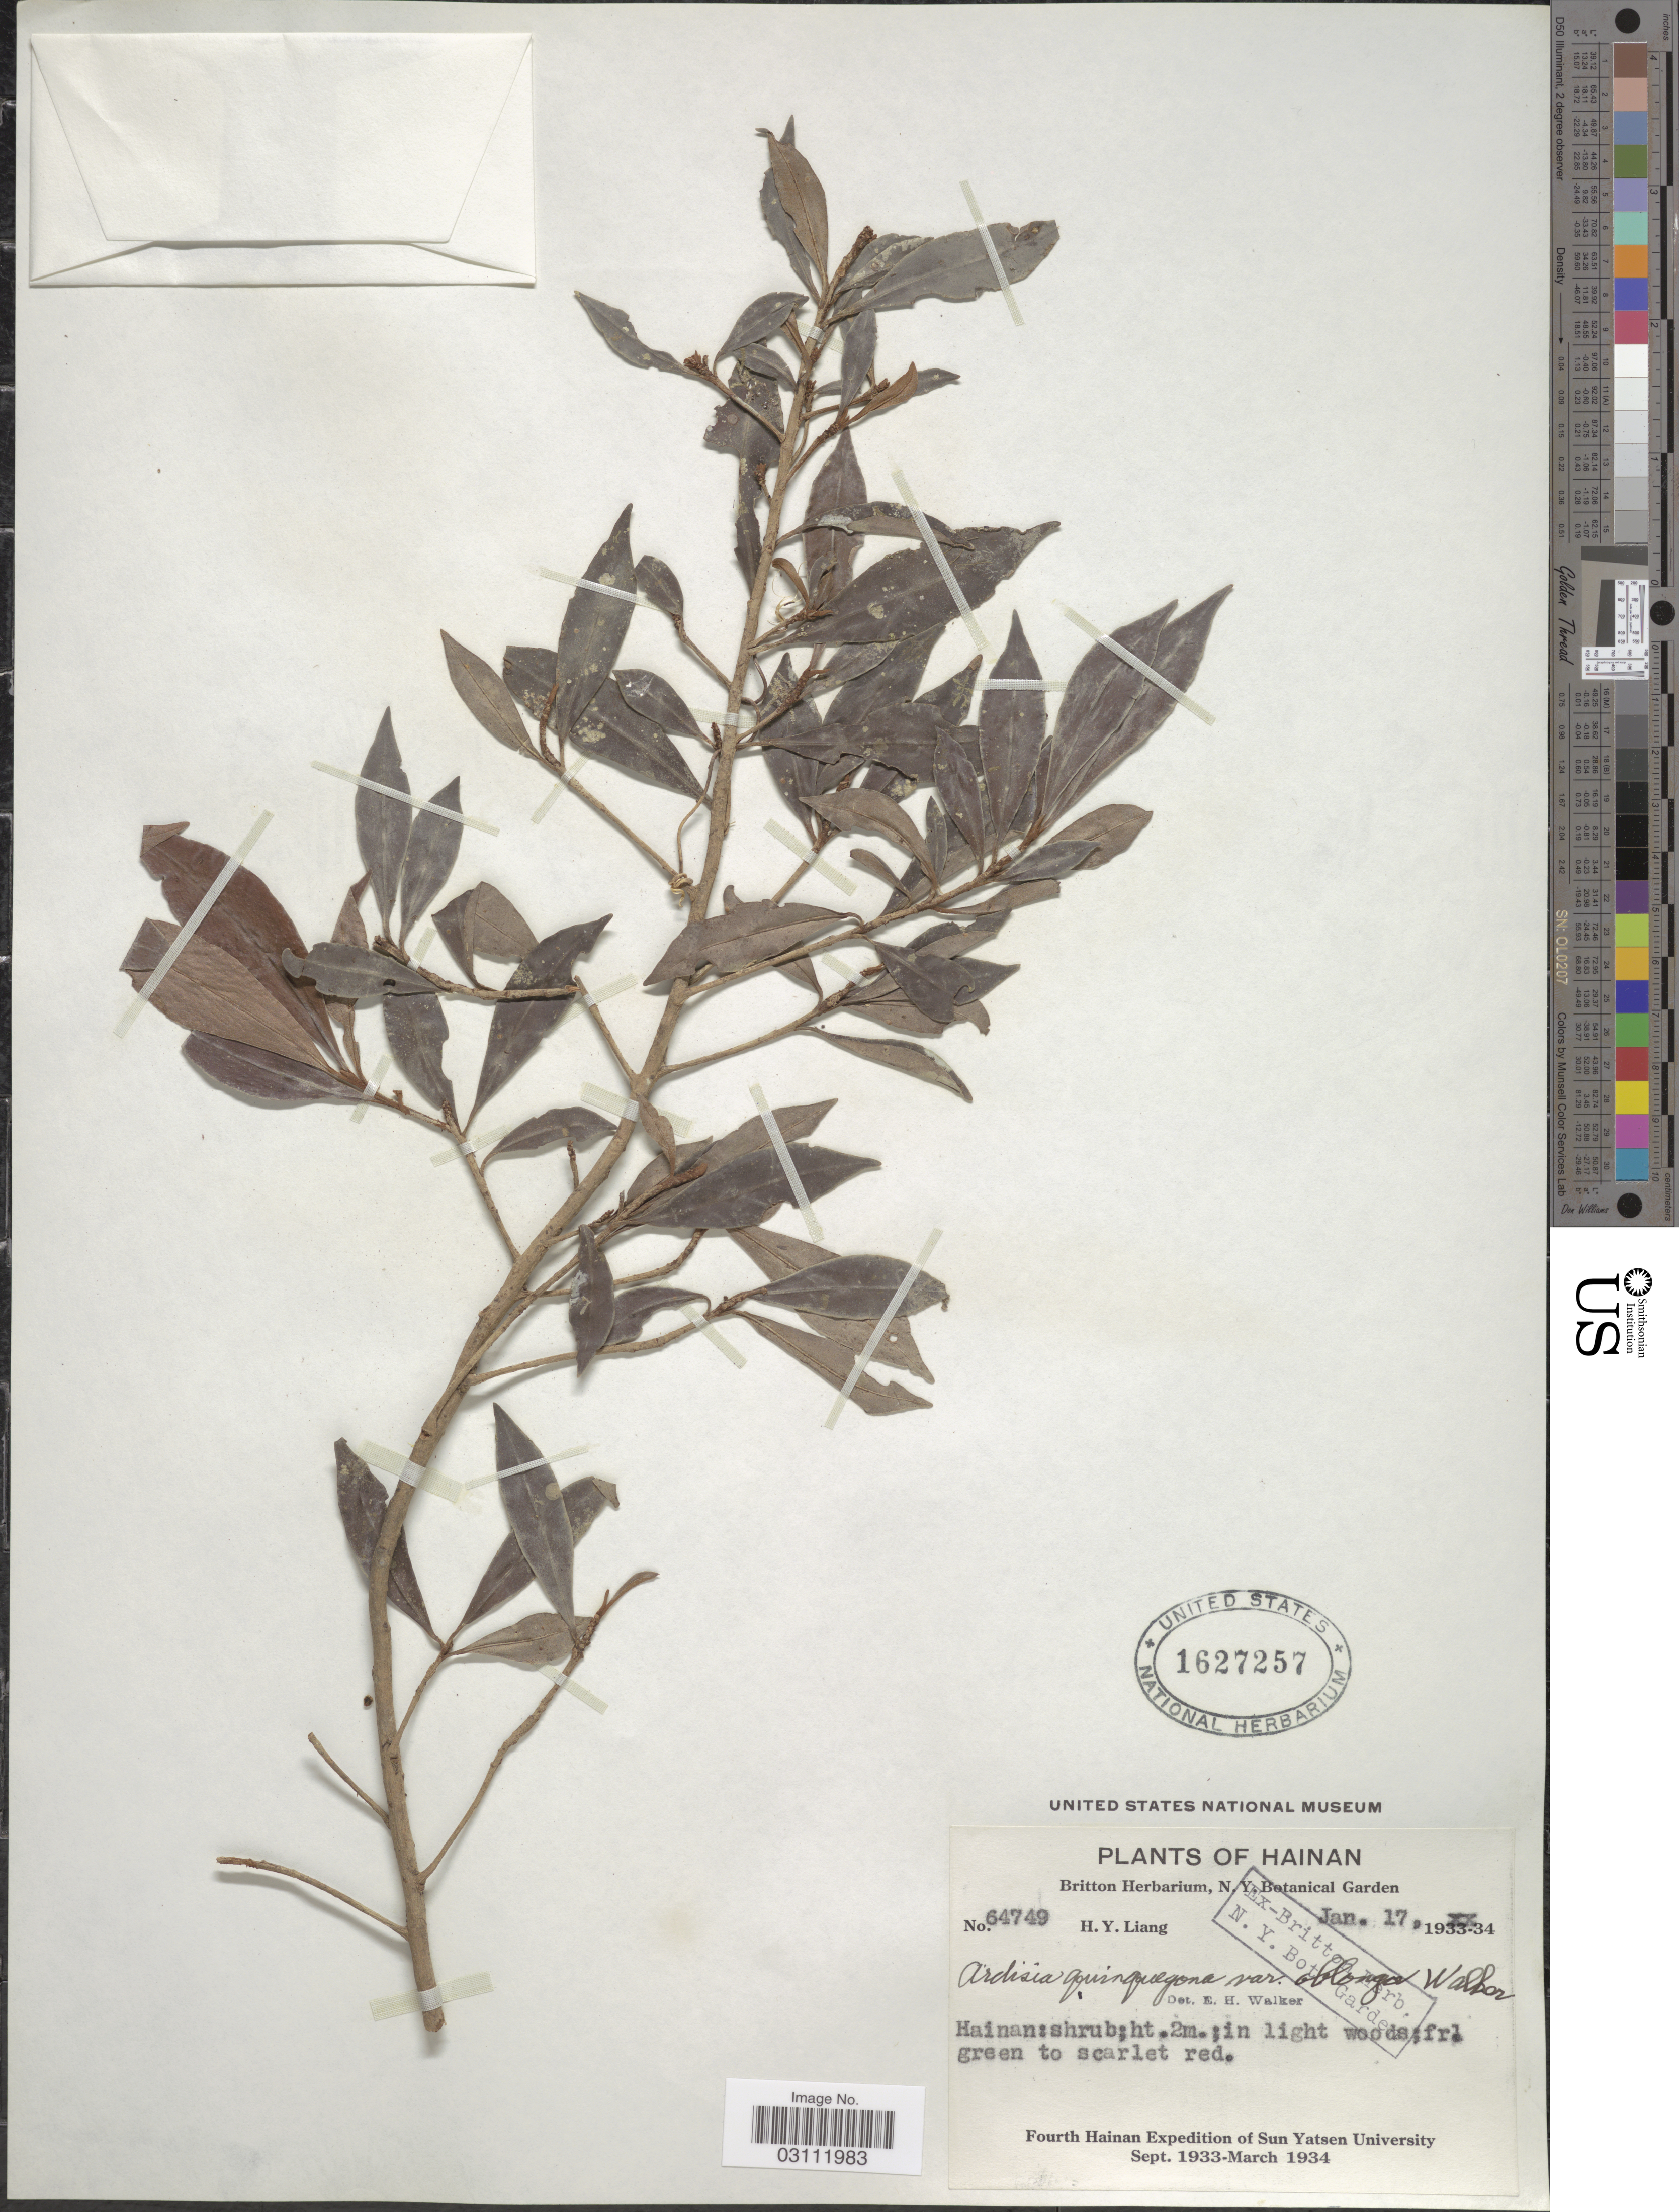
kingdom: Plantae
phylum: Tracheophyta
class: Magnoliopsida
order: Ericales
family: Primulaceae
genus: Ardisia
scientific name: Ardisia quinquegona var. oblonga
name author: E. Walker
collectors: H. Y. Liang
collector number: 64749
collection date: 1934-01-17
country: China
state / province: Hainan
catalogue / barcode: US 1627257